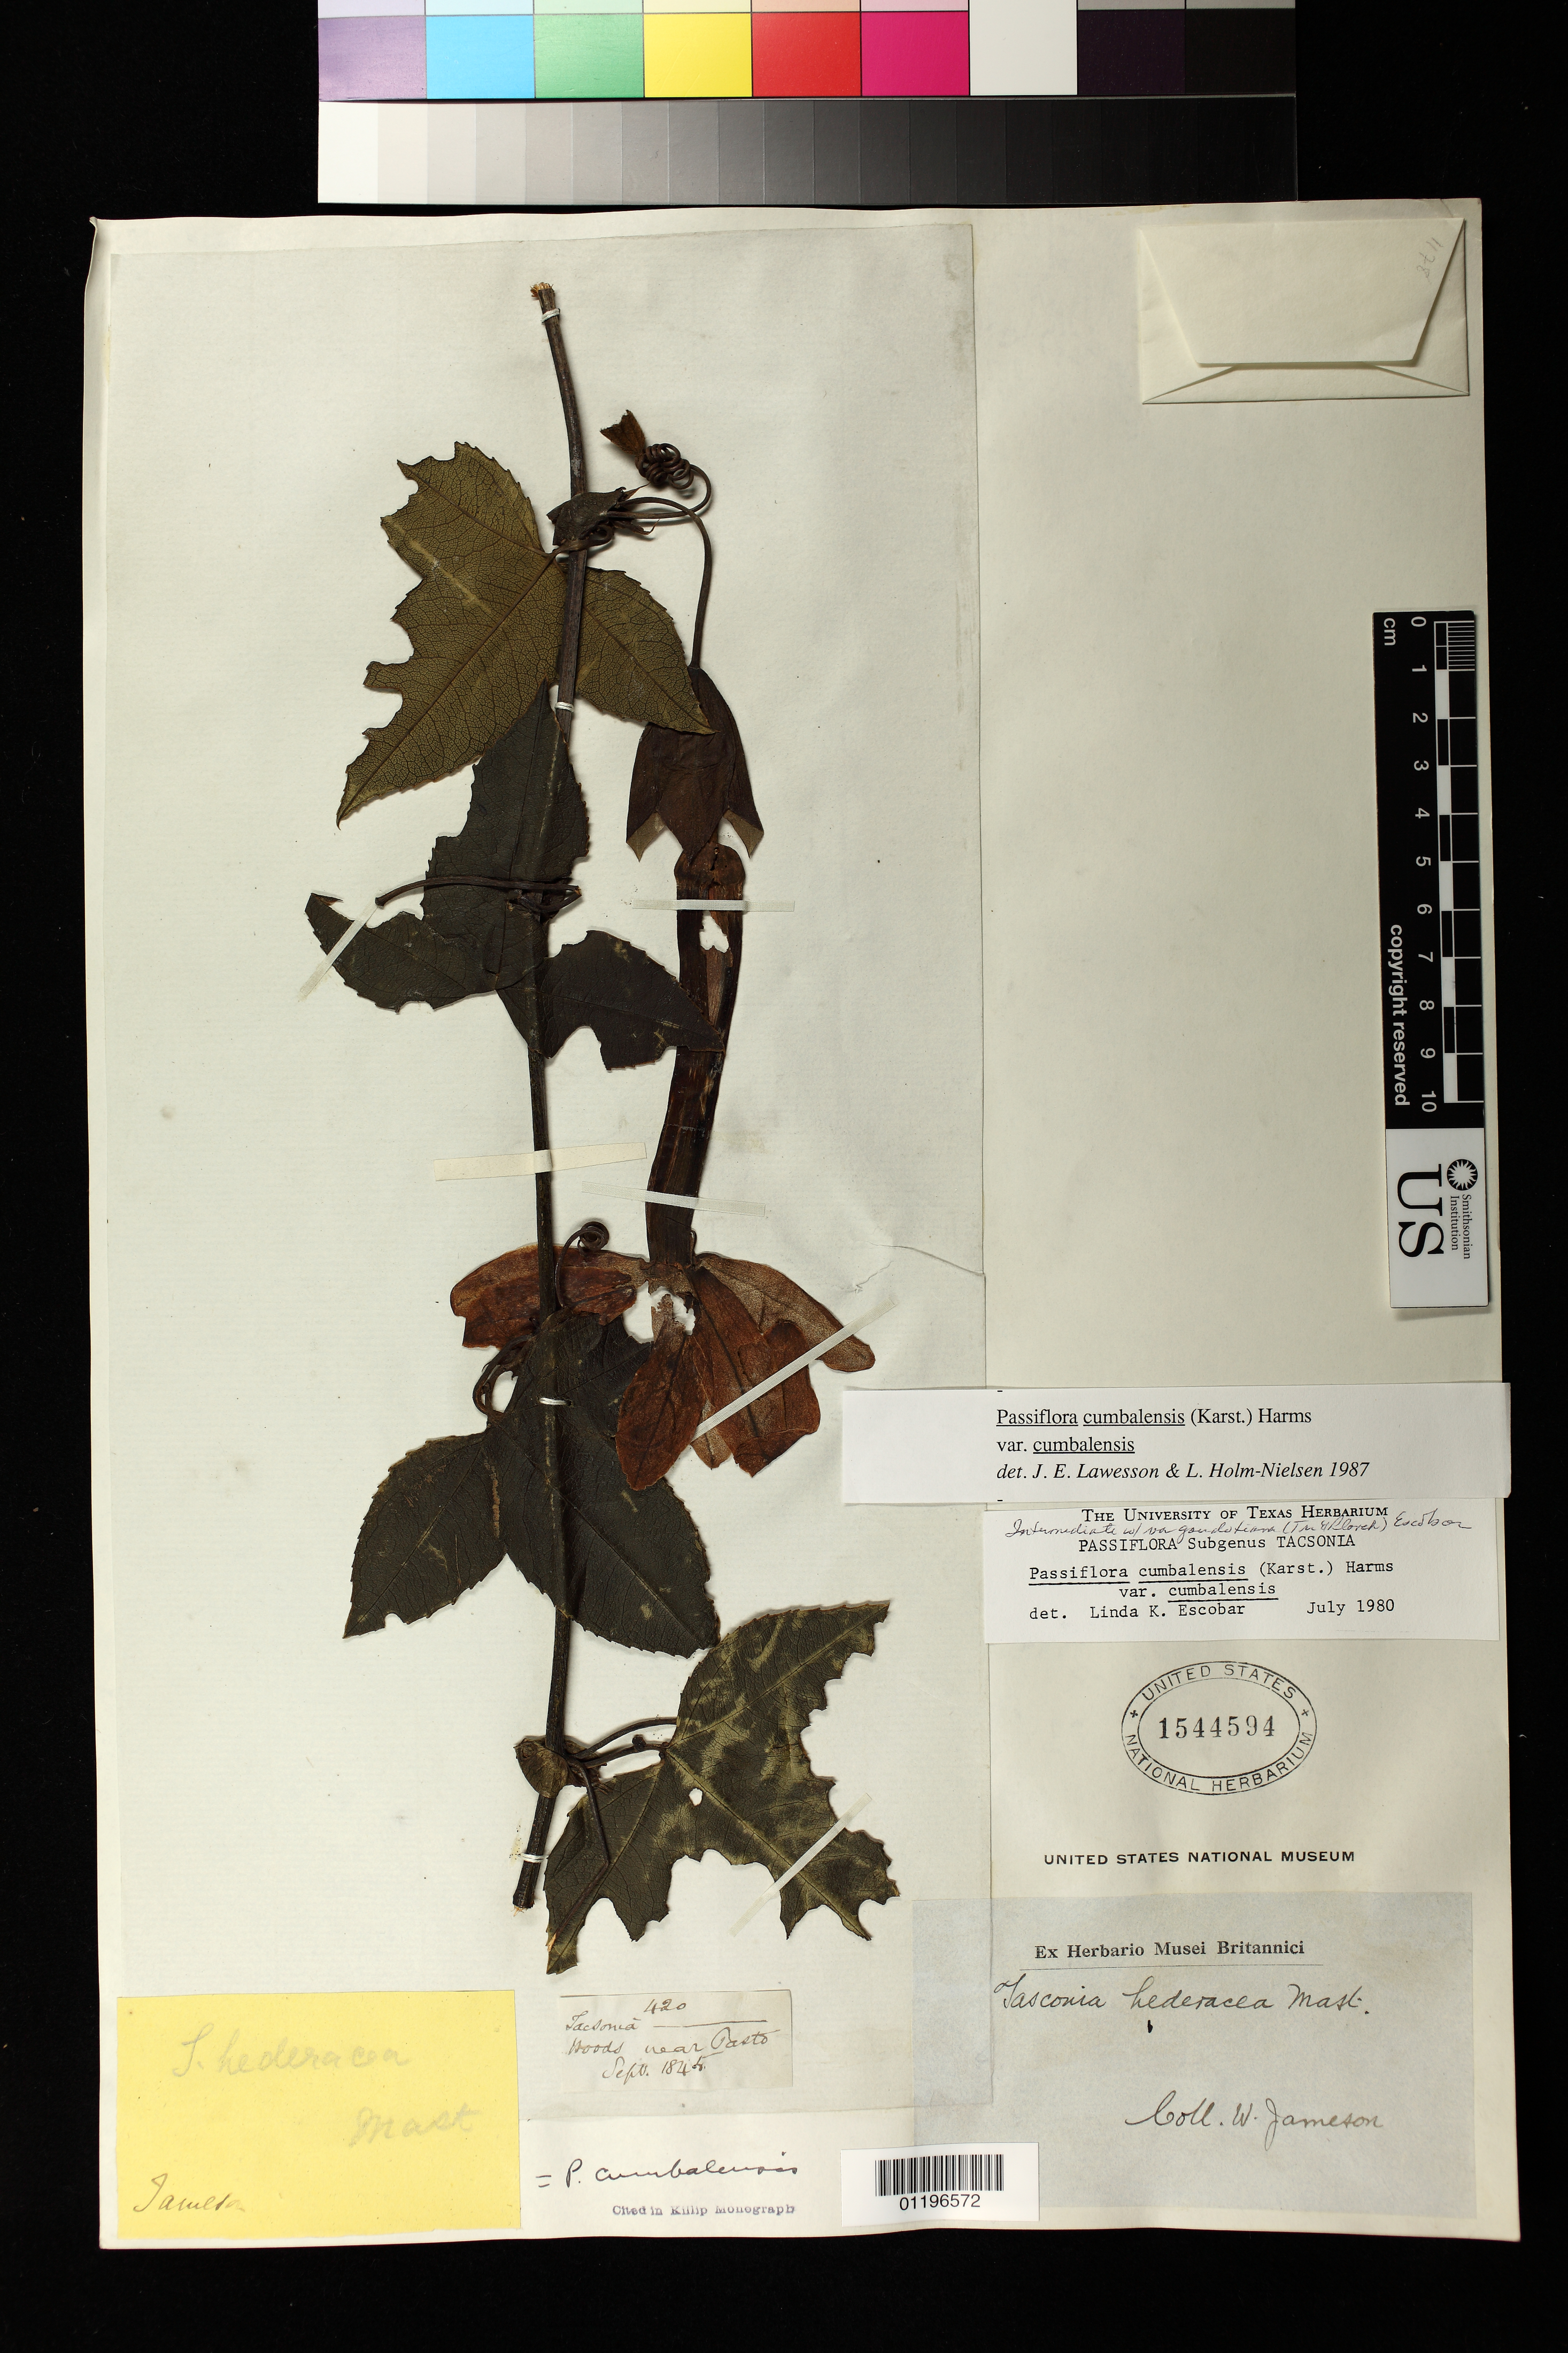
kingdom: Plantae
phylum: Tracheophyta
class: Magnoliopsida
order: Malpighiales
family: Passifloraceae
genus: Passiflora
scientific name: Passiflora ecuadorica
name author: Killip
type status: Syntype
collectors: W. Jameson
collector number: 420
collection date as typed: Sep 1845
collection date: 1845-09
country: Colombia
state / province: Nariño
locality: Woods near Pasto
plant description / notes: A photograph of the lectotype collection (Andre 4012) is in the main herbarium, filed under Passiflora cumbalensis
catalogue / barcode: US 1544594